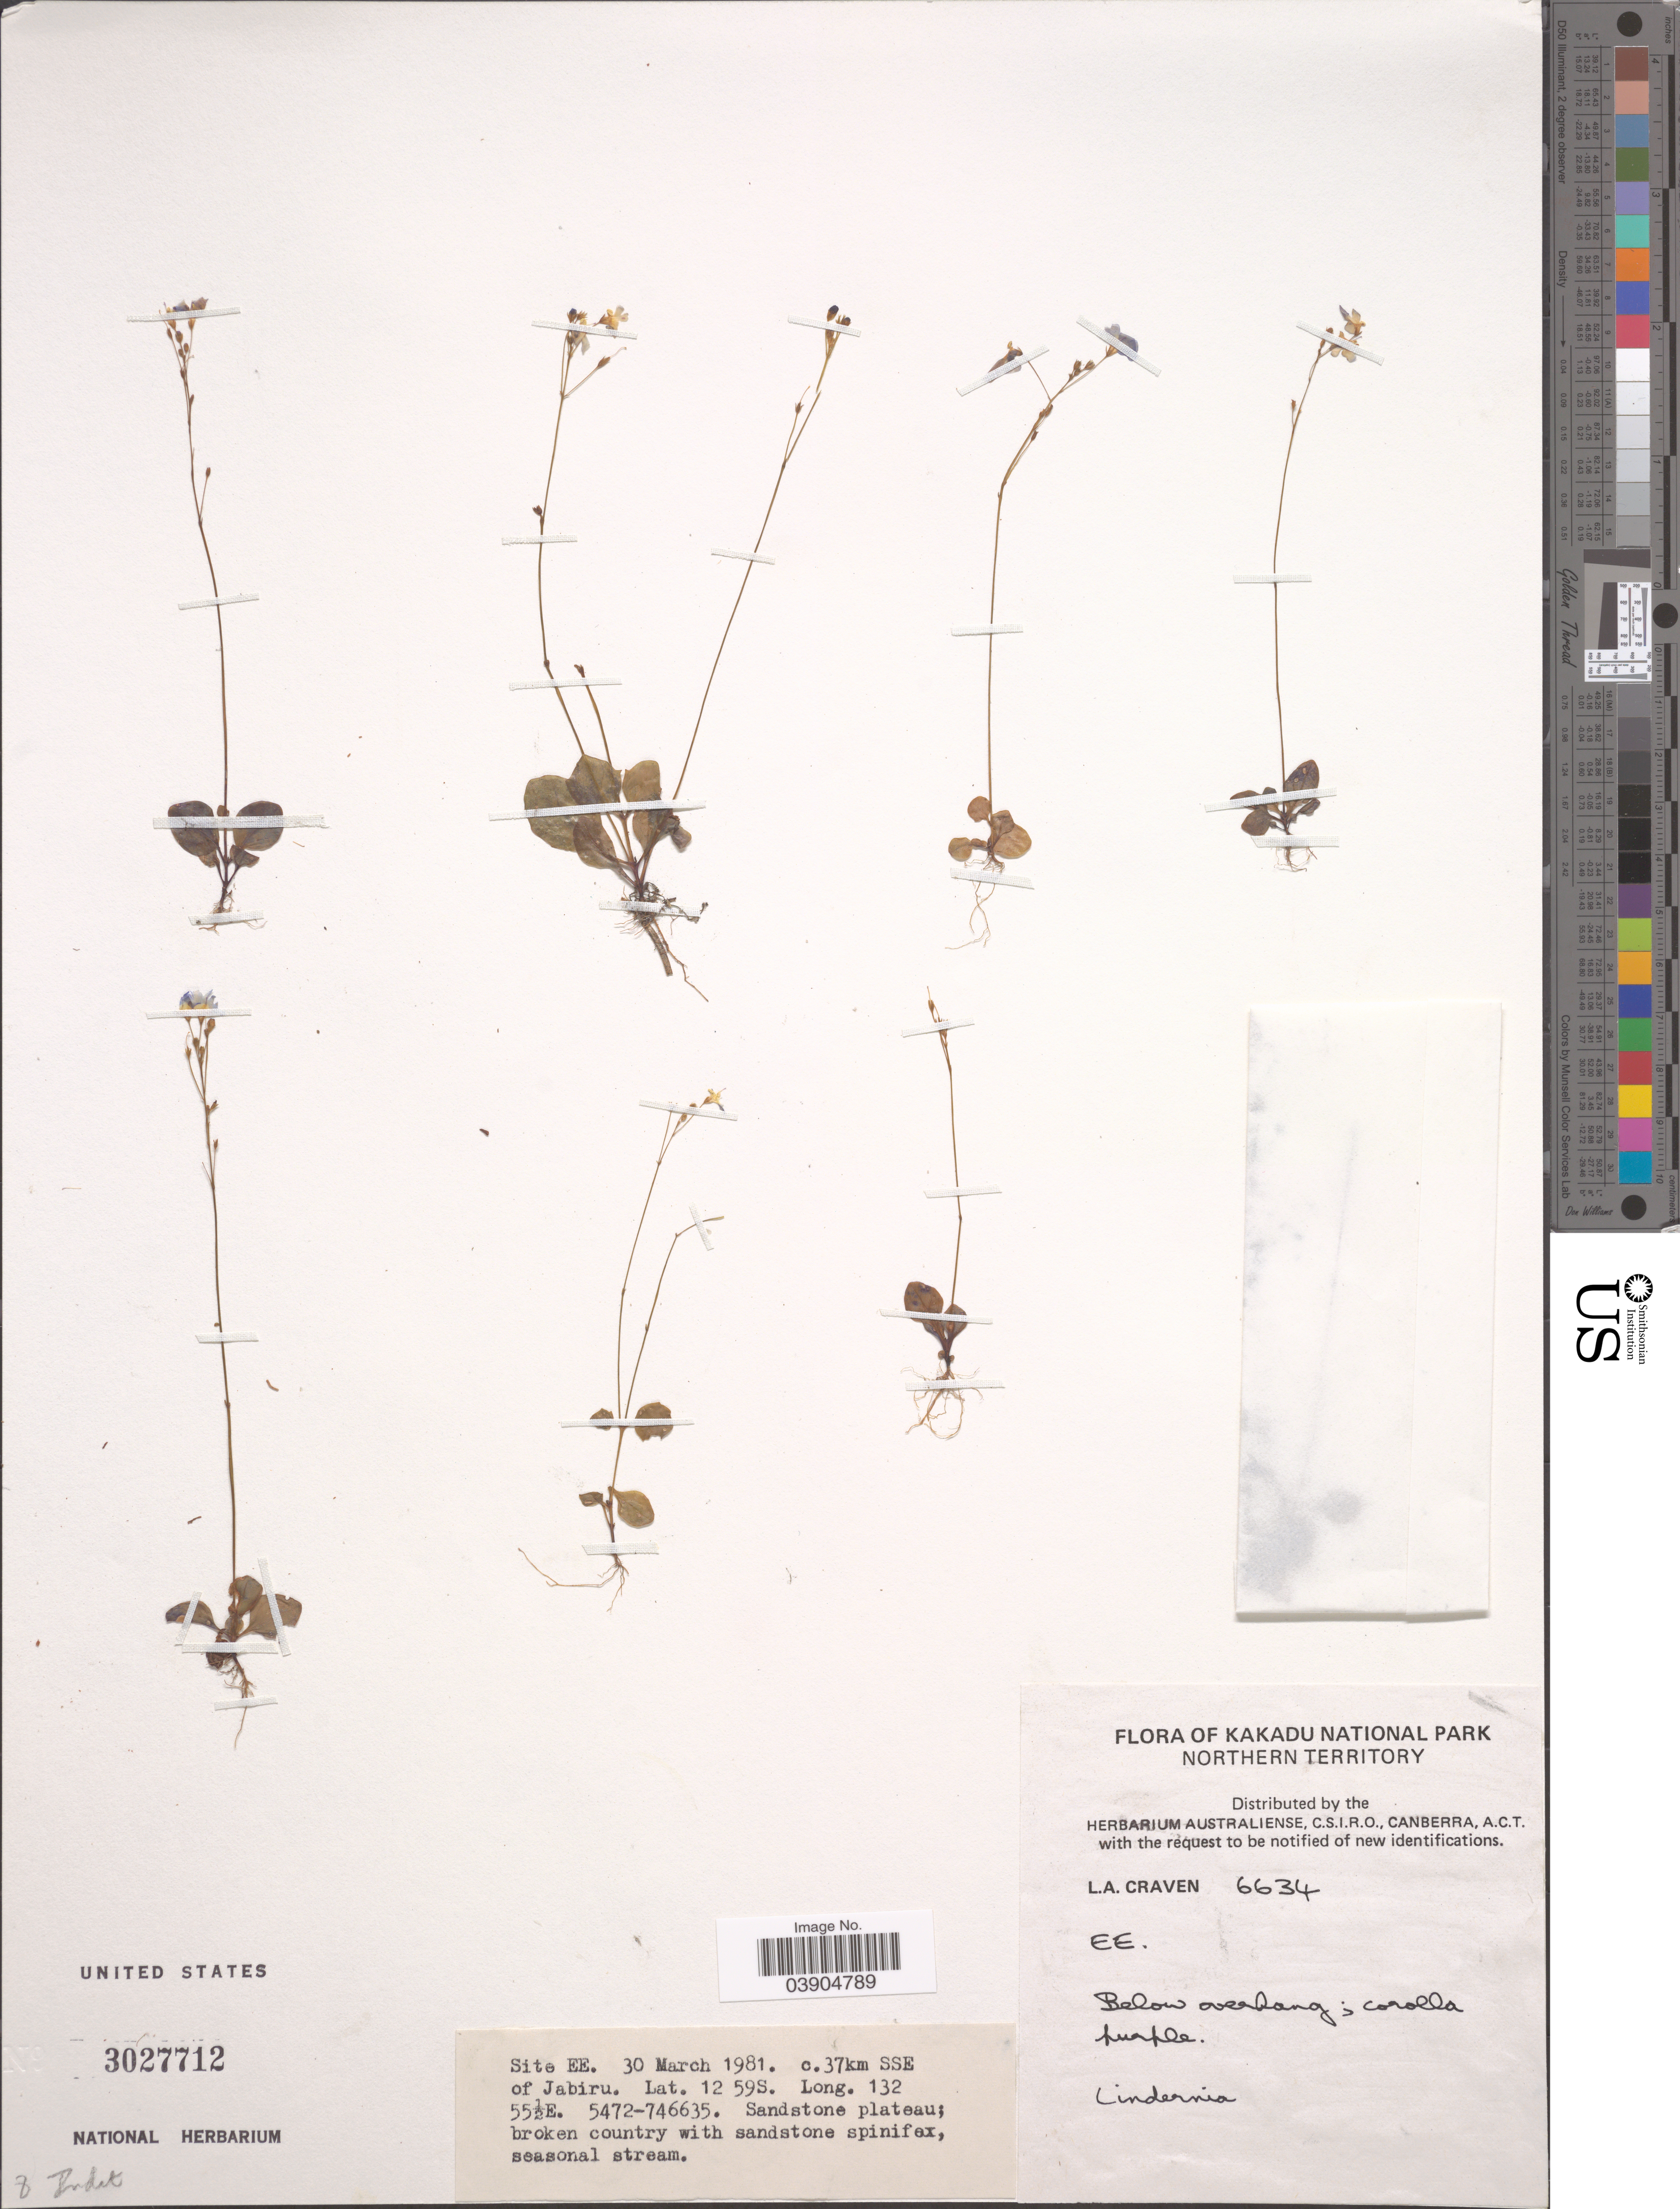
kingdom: Plantae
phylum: Tracheophyta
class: Magnoliopsida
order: Lamiales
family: Linderniaceae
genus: Lindernia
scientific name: Lindernia sp.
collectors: L. A. Craven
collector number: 6634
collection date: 1981-03-30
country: Australia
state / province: Northern Territory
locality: Kakadu National Park. Site EE. c. 37 km SSE of Jabiru.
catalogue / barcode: US 3027712